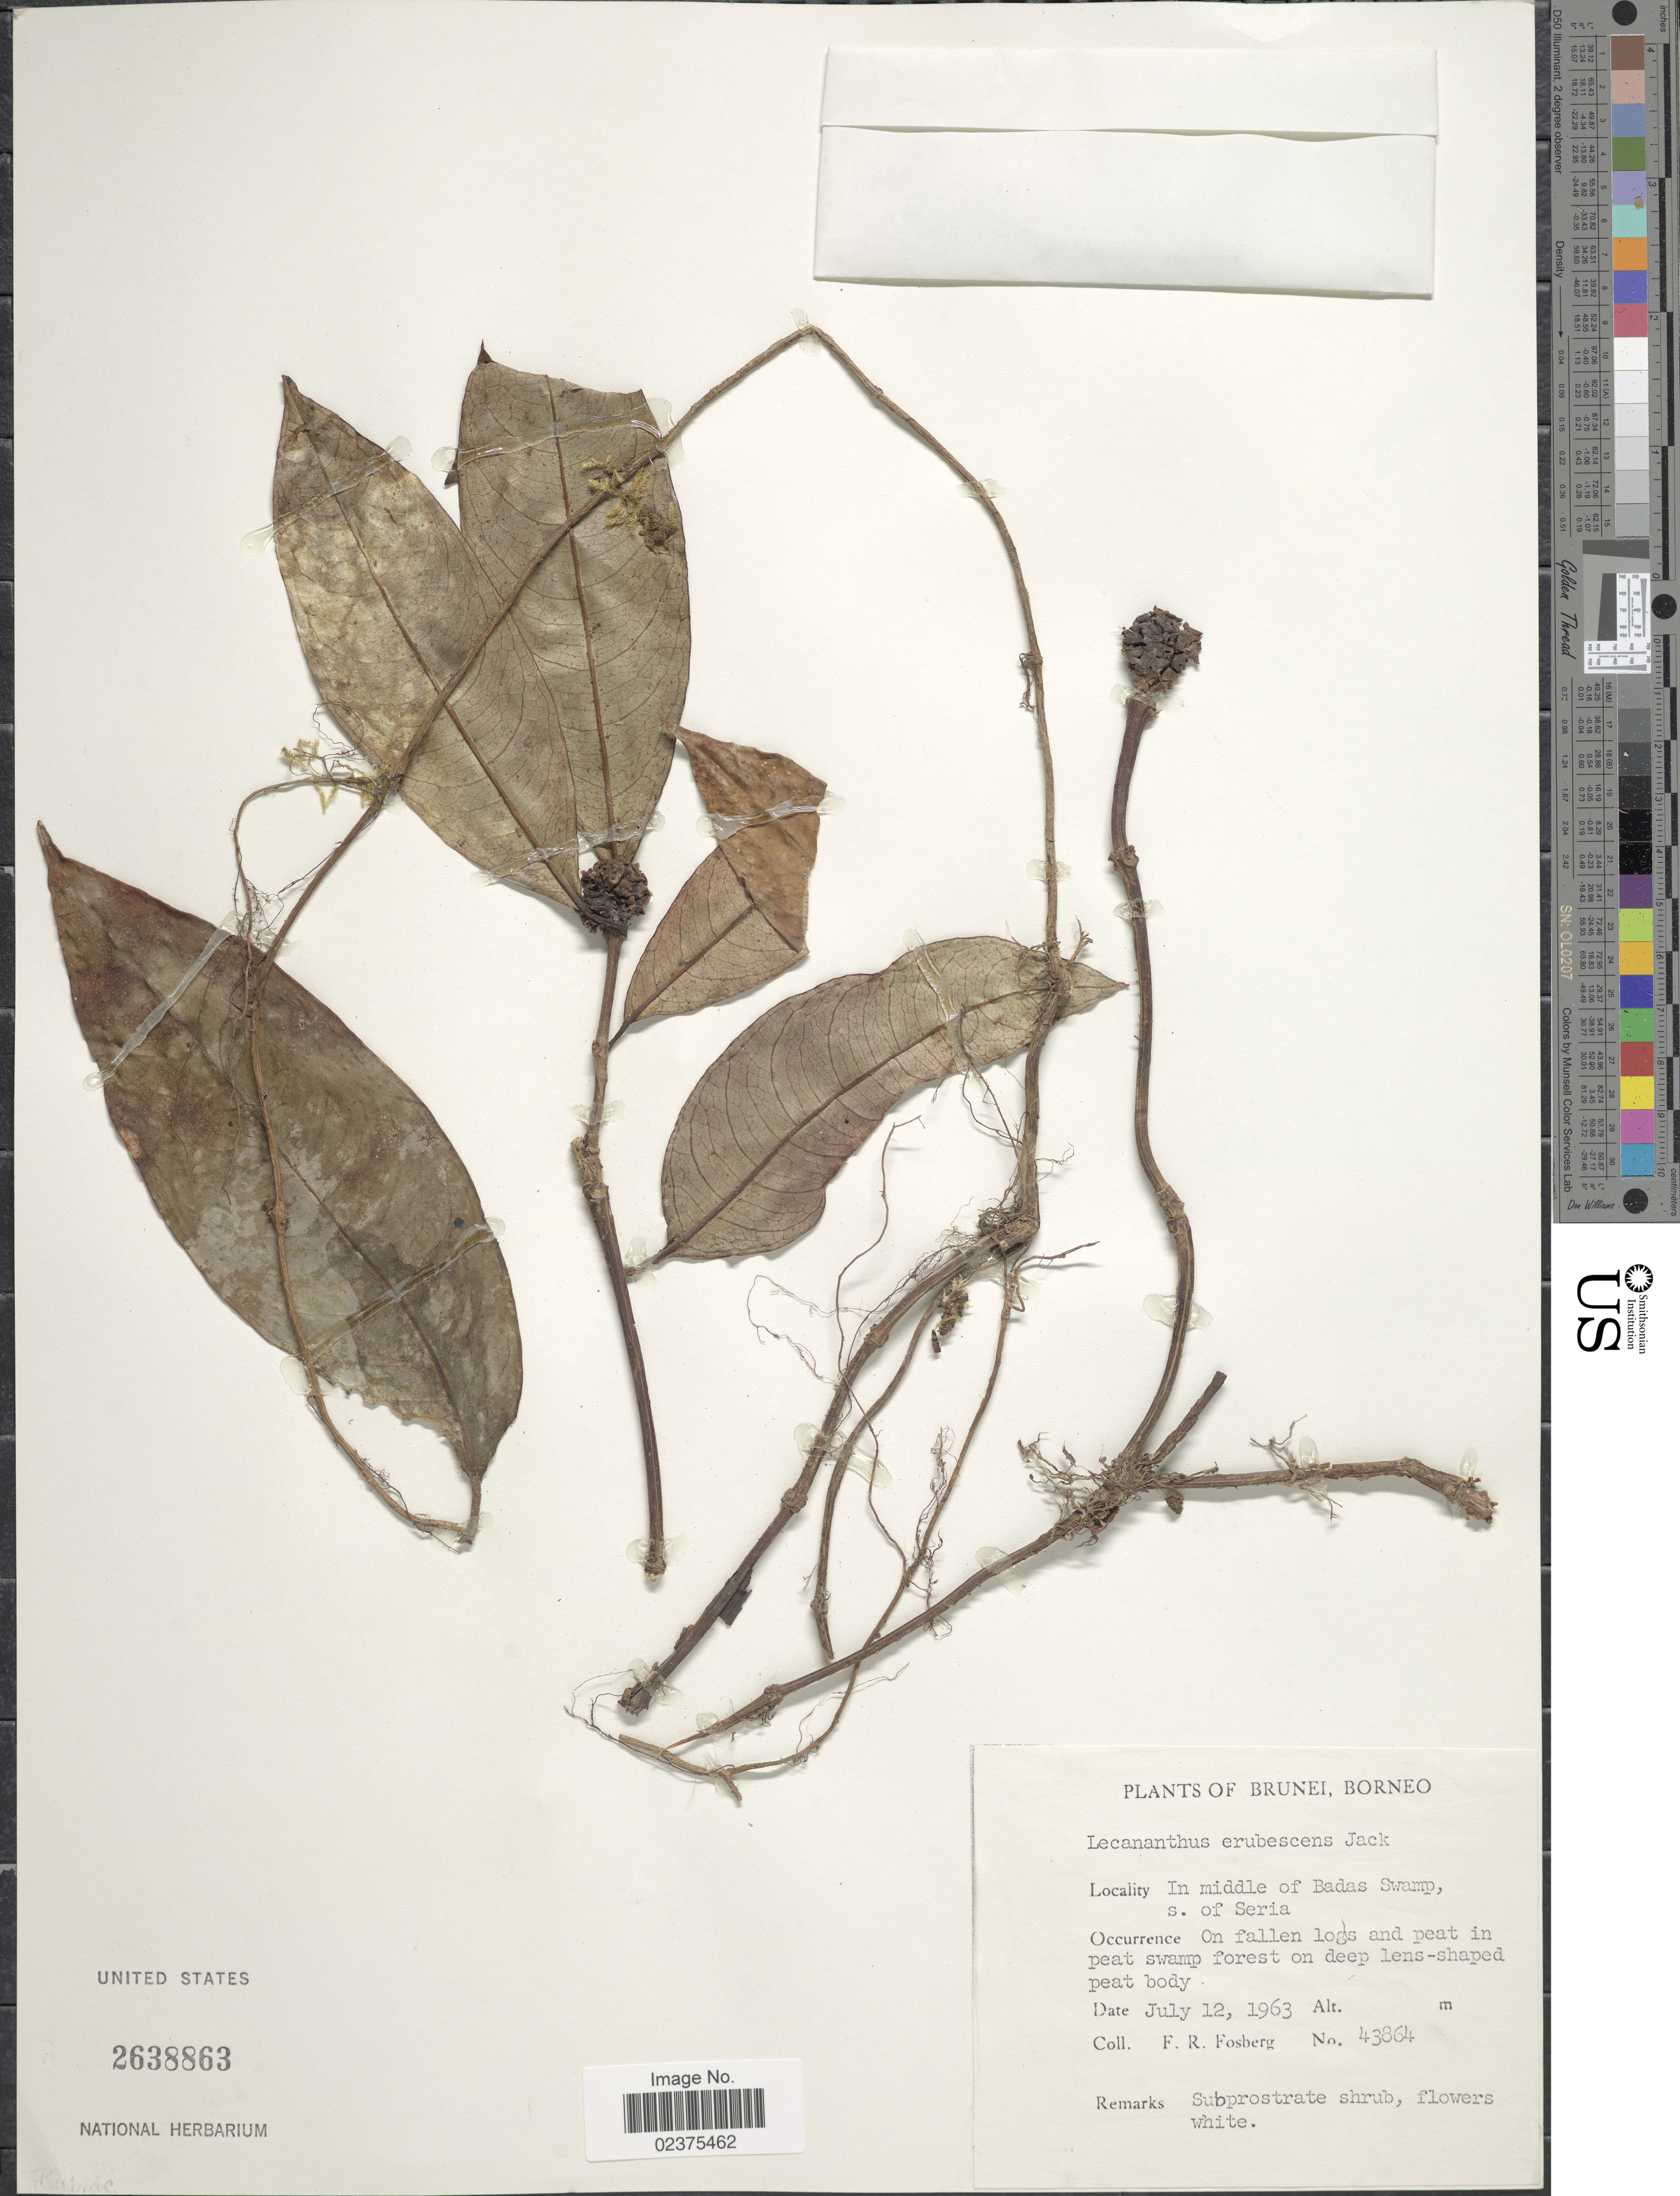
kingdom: Plantae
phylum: Tracheophyta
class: Magnoliopsida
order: Gentianales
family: Rubiaceae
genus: Lecananthus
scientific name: Lecananthus erubescens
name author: Jack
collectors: F. R. Fosberg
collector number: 43864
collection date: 1963-07-12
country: Brunei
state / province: Brunei and Muara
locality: Brunei, Borneo, In middle of Badas Swamp, s. of Seria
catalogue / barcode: US 2638863